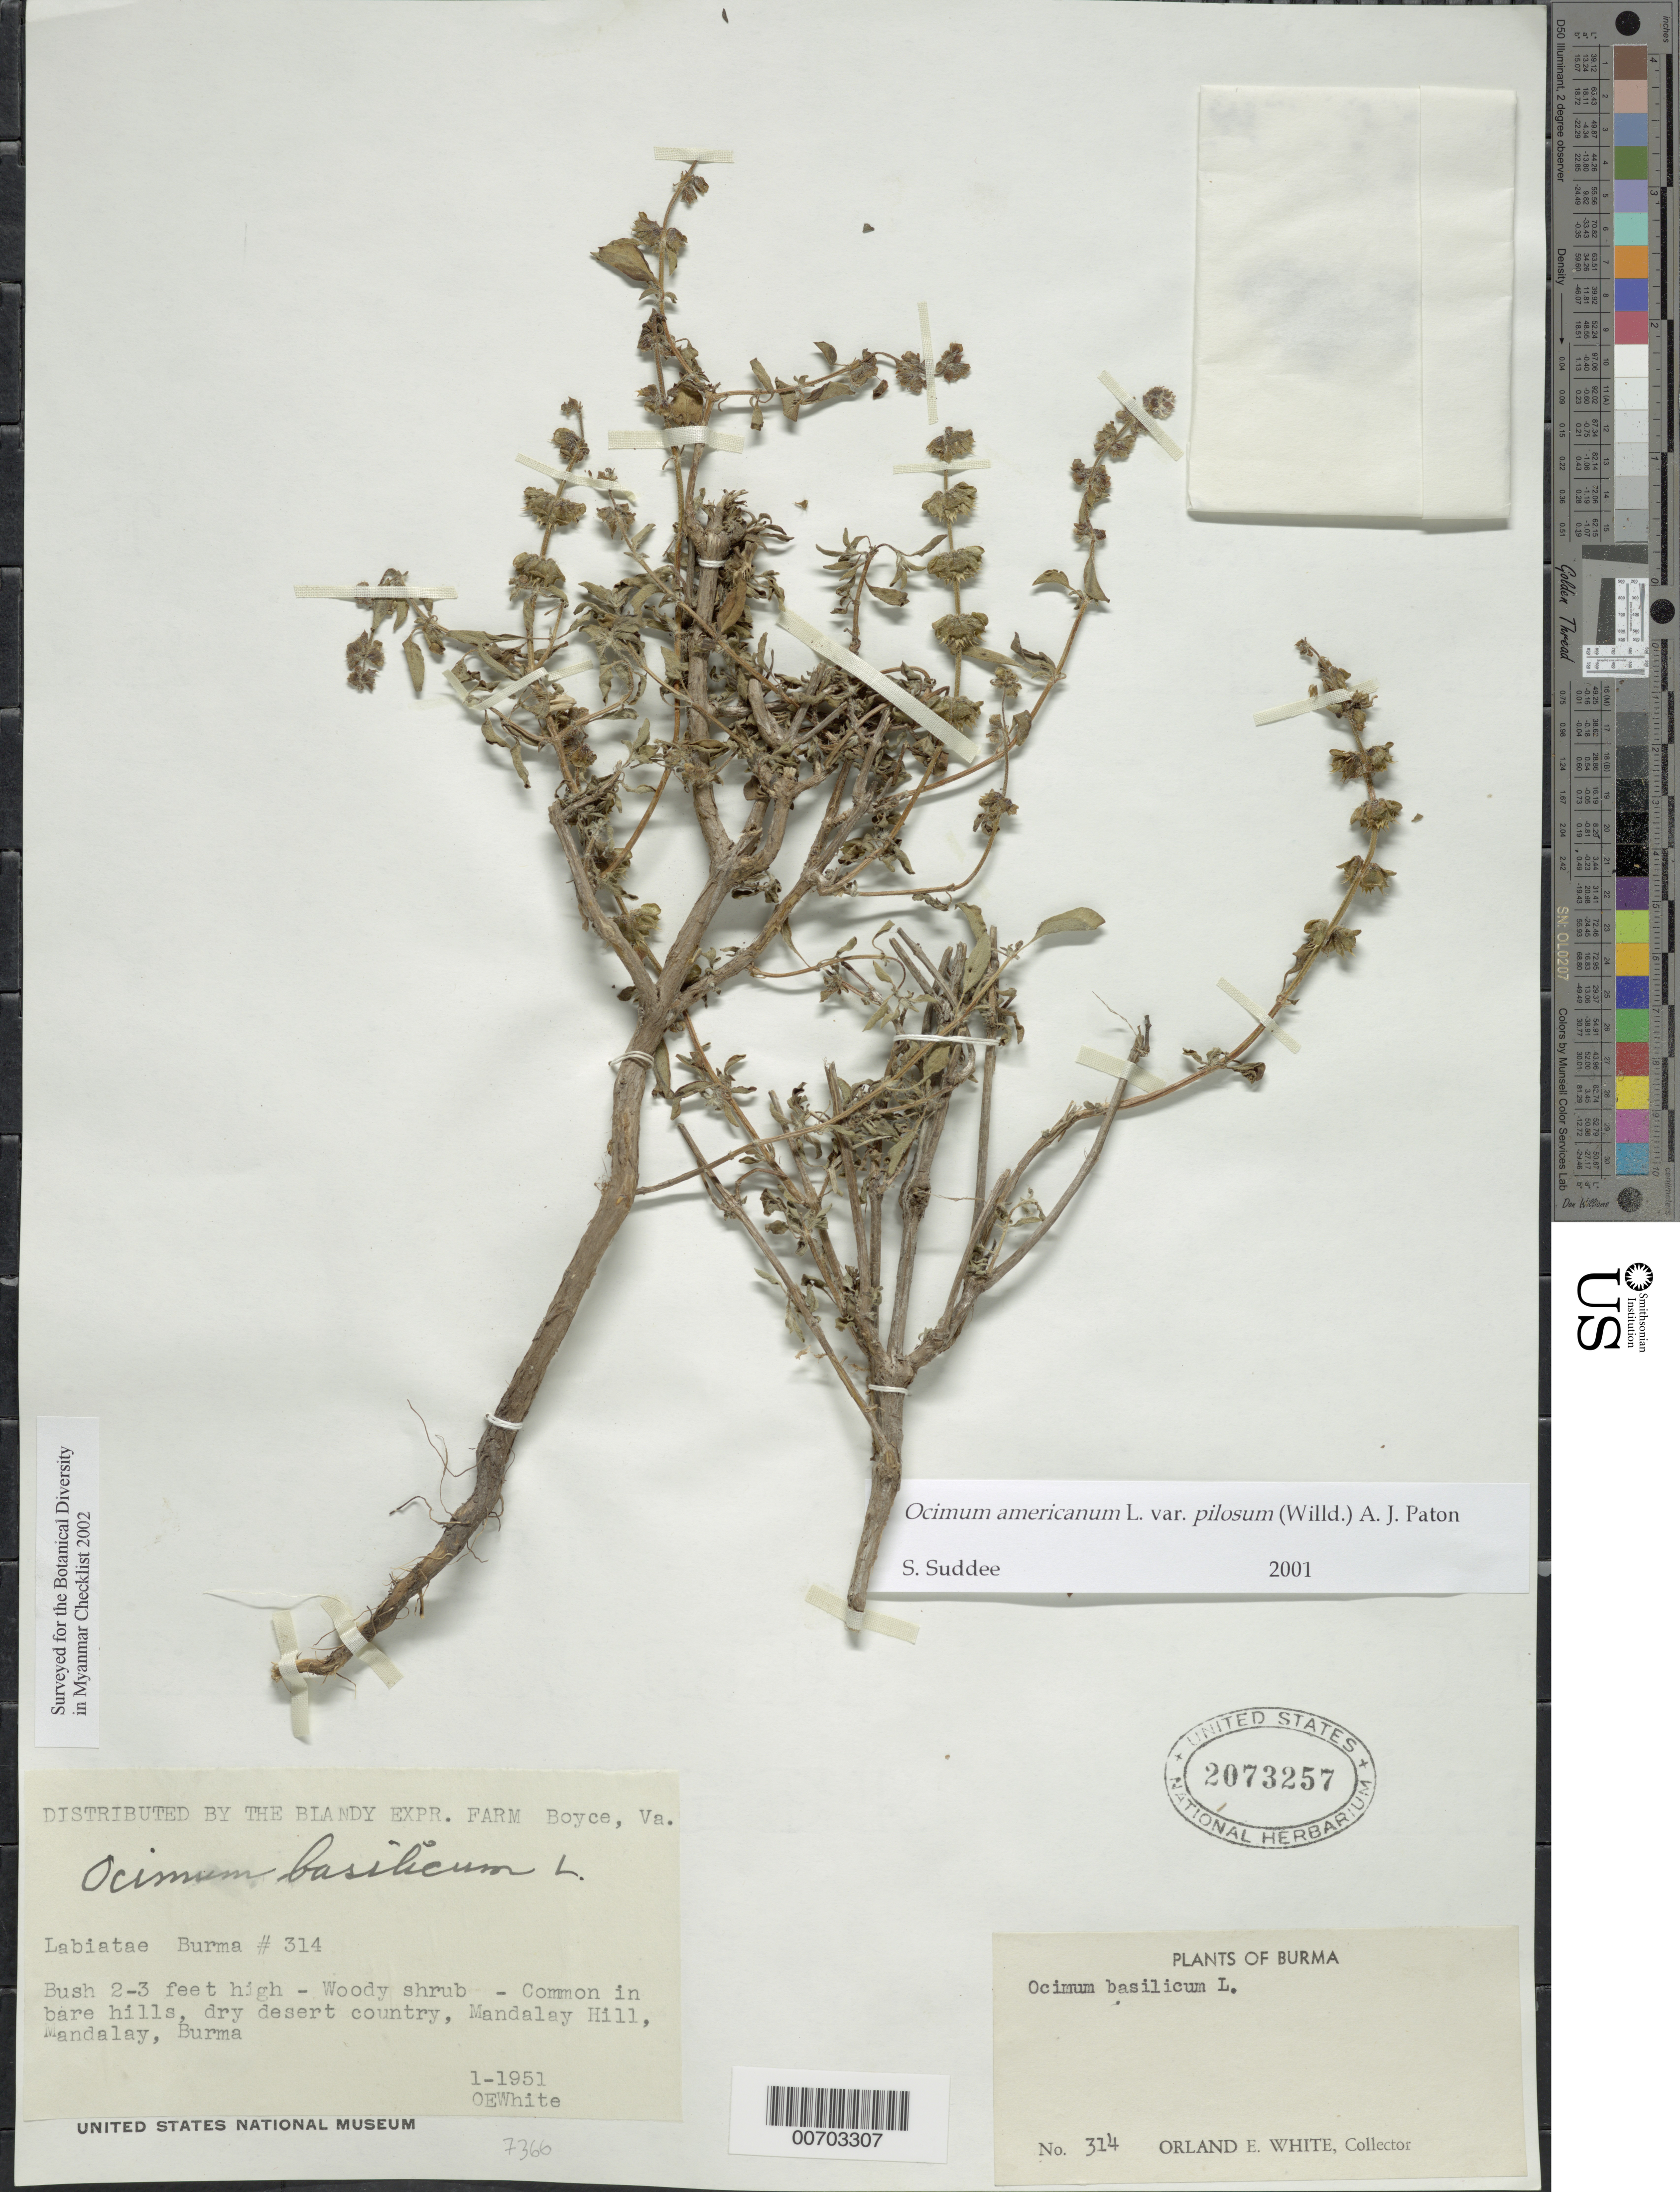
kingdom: Plantae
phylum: Tracheophyta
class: Magnoliopsida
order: Lamiales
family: Lamiaceae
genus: Ocimum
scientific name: Ocimum americanum var. pilosum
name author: (Willd.) A.J. Paton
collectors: O. E. White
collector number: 314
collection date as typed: Jan 1951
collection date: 1951-01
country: Myanmar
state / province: Mandalay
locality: Mandalay Hill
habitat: Bare hills, dry desert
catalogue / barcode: US 2073257